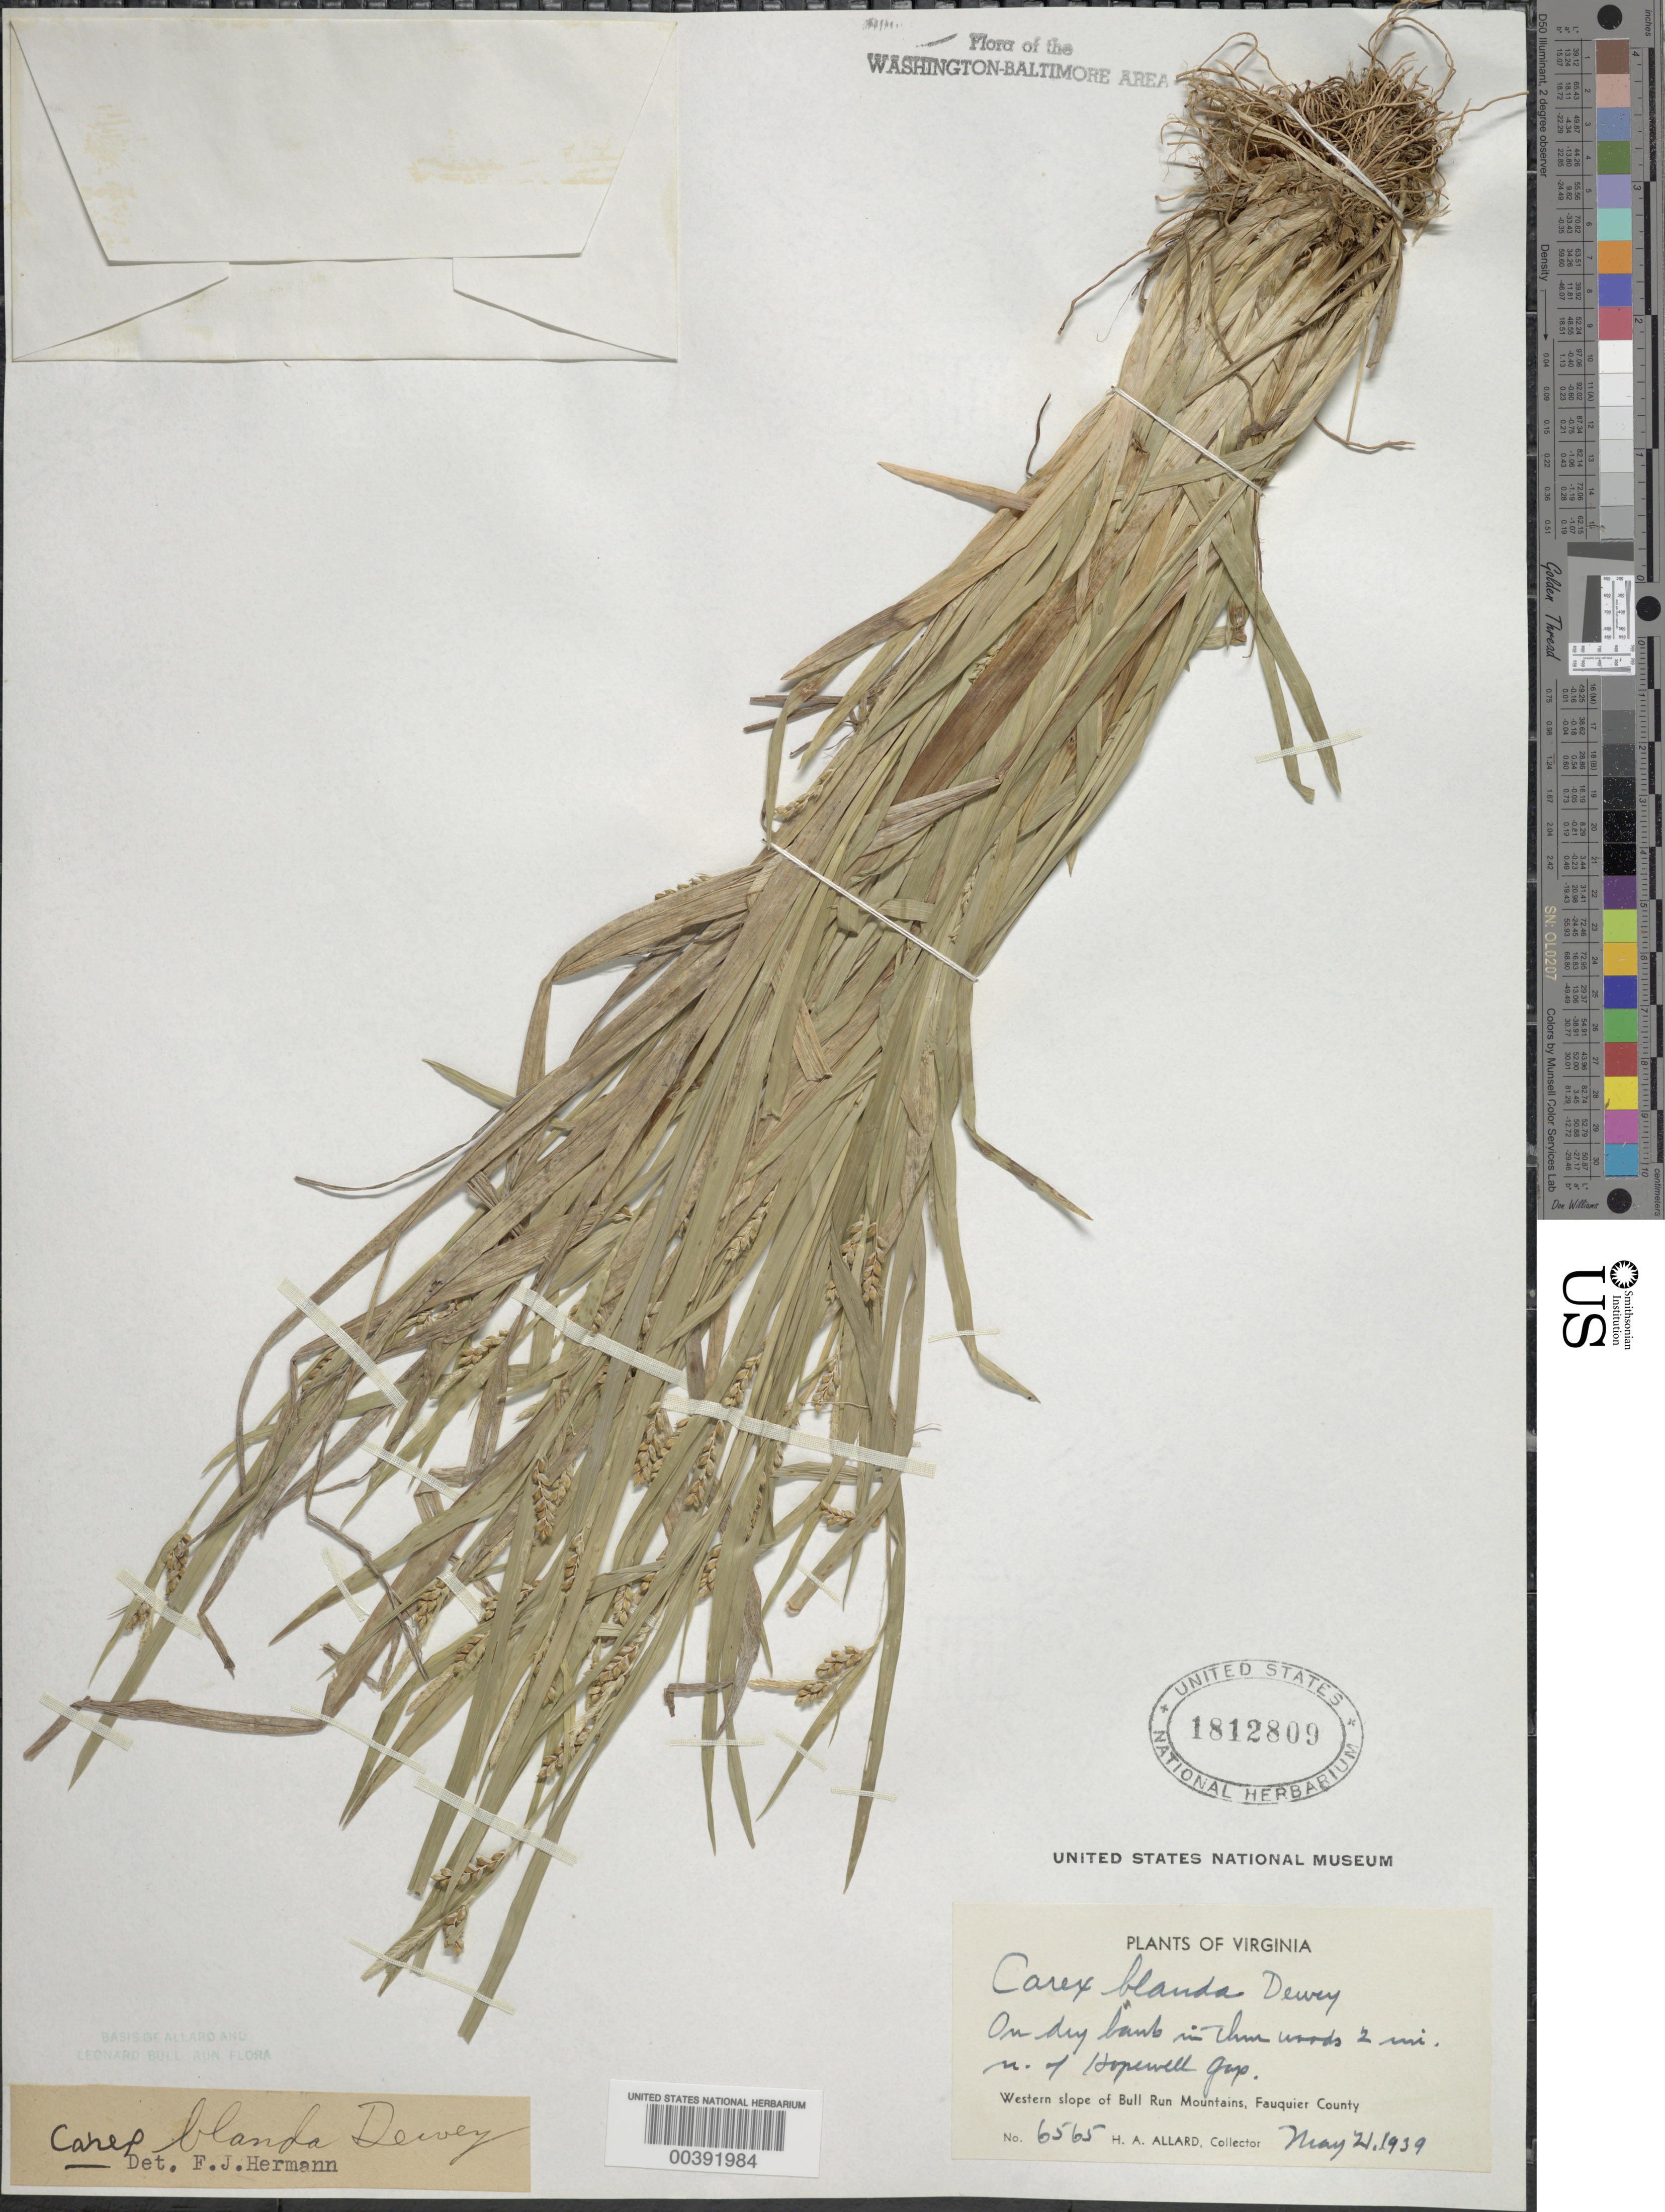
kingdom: Plantae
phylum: Tracheophyta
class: Liliopsida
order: Poales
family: Cyperaceae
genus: Carex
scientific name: Carex blanda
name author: Dewey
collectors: H. A. Allard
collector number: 6565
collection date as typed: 21 May 1939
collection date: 1939-05-21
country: United States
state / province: Virginia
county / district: Fauquier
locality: North of Hopewell Gap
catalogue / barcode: US 1812809